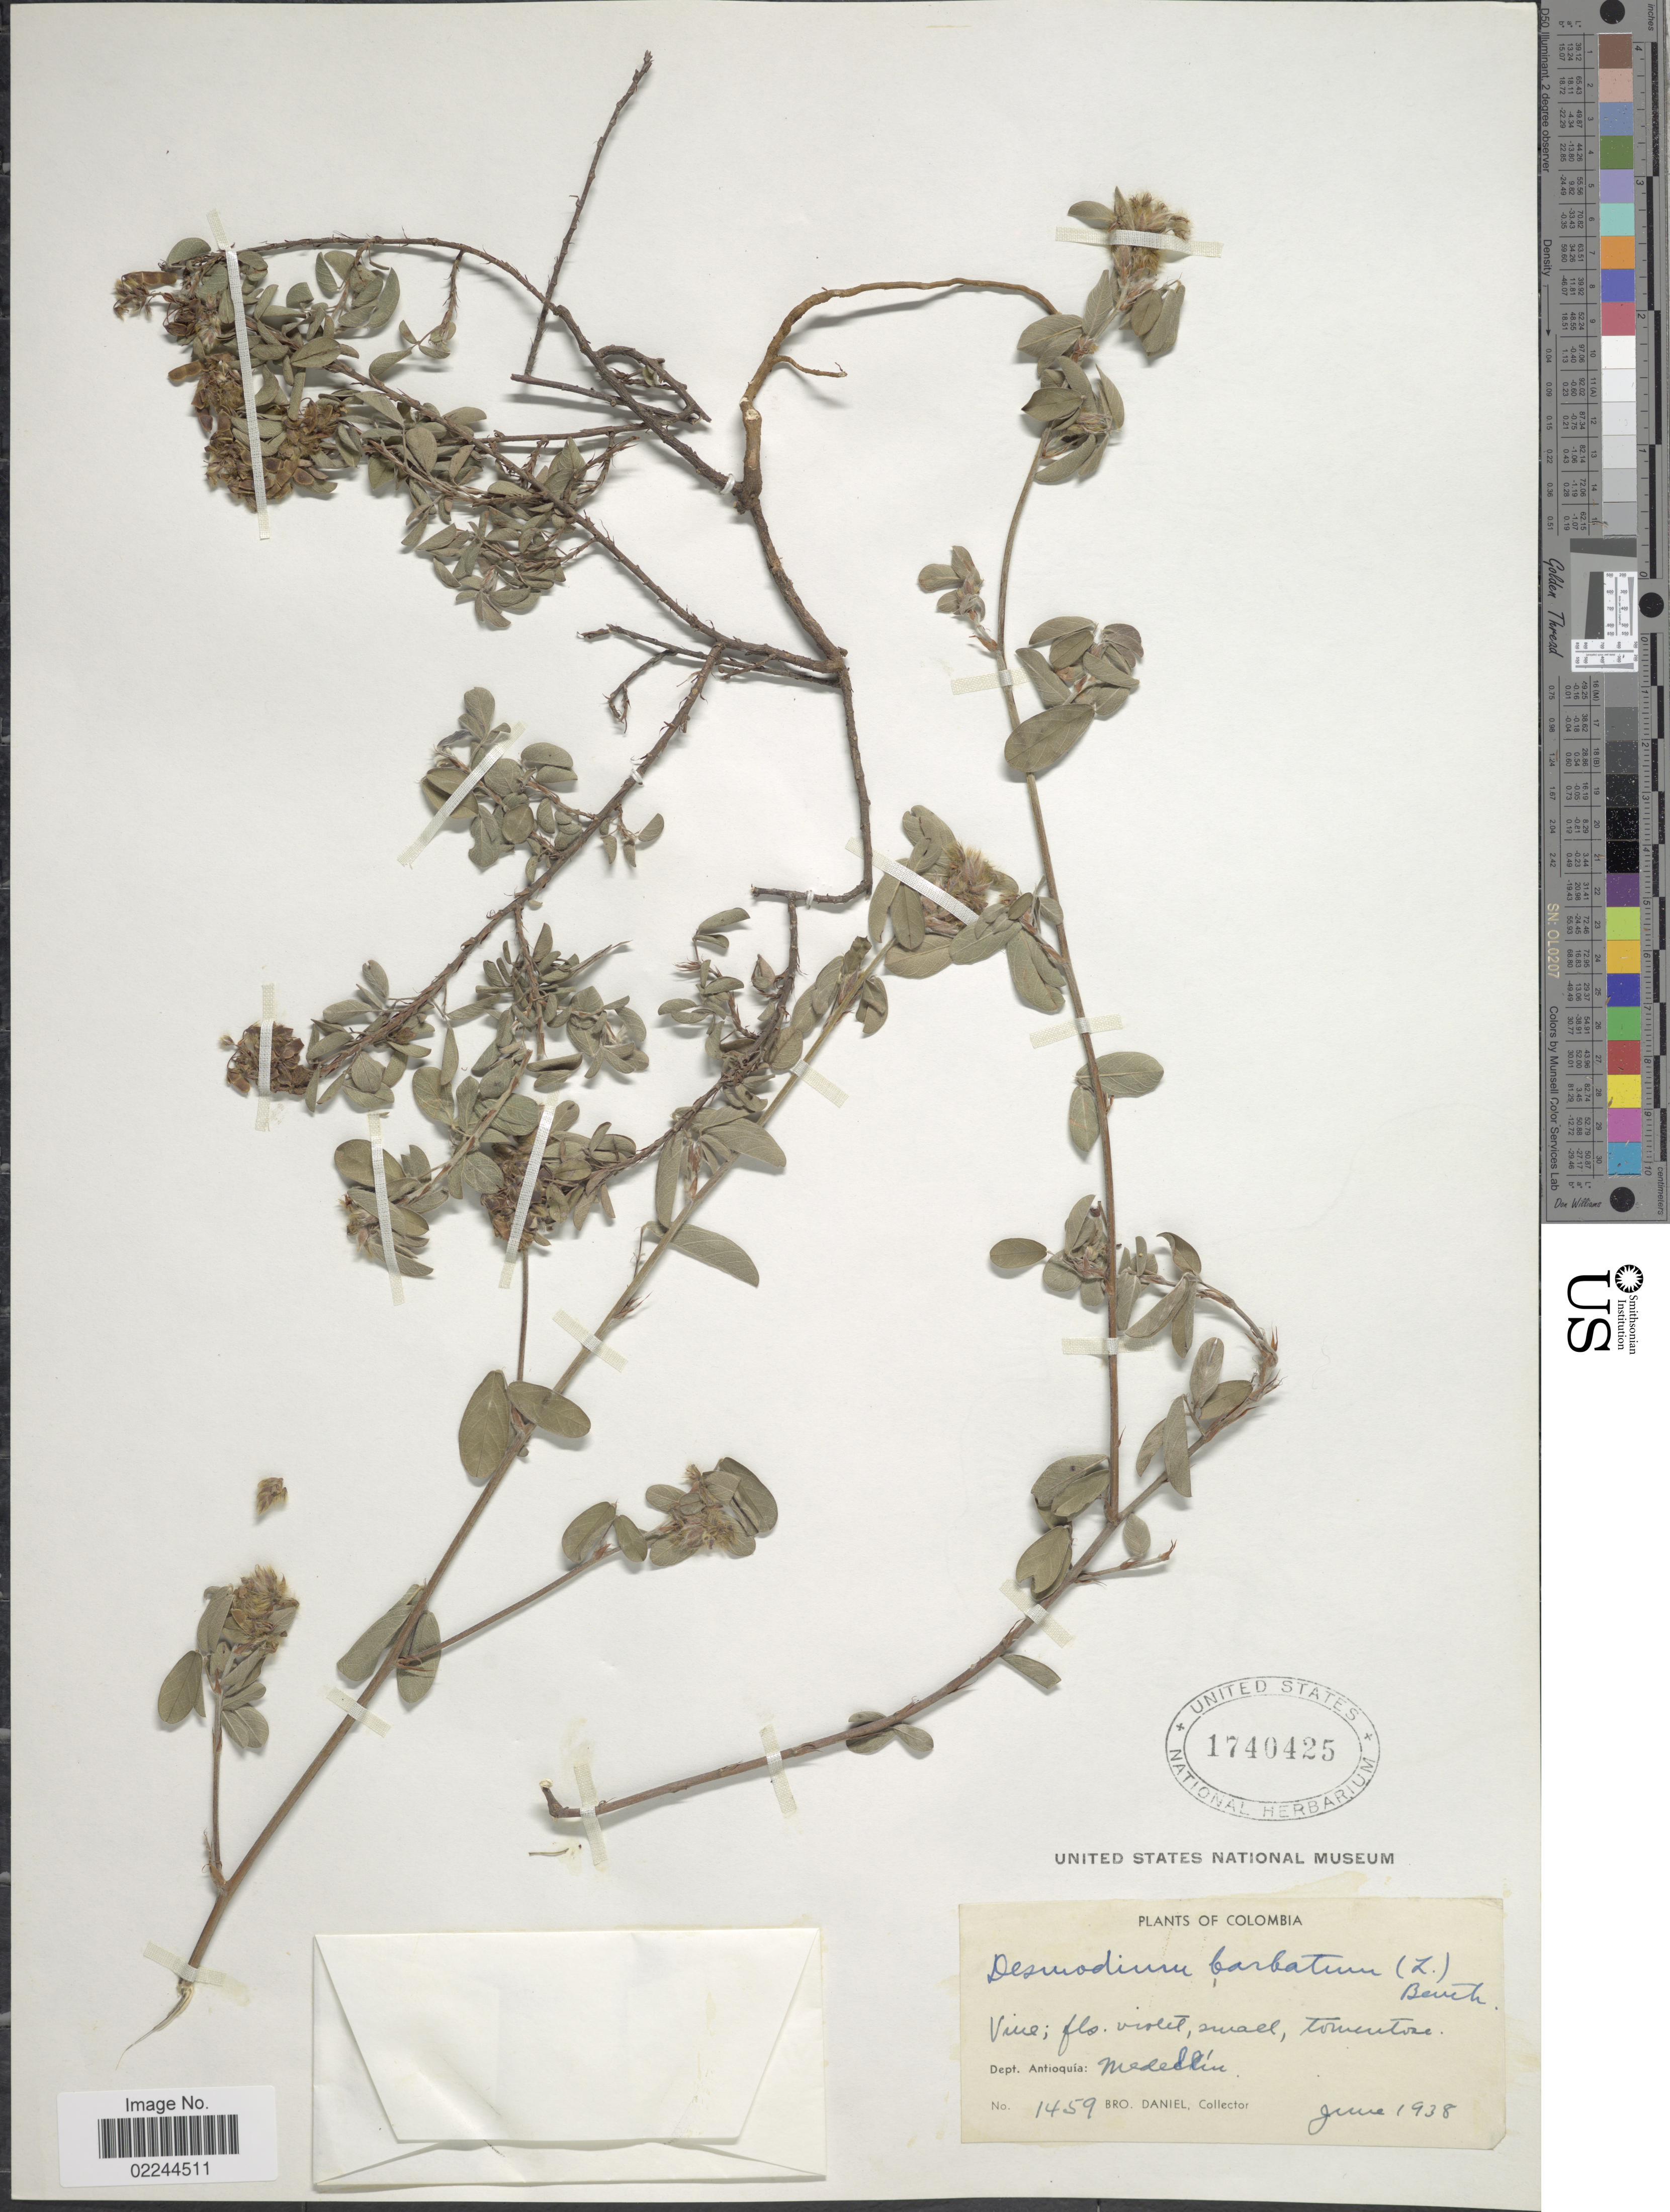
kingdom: Plantae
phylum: Tracheophyta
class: Magnoliopsida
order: Fabales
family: Fabaceae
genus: Grona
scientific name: Grona barbata var. barbata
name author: (L.) H. Ohashi & K. Ohashi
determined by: Strong, Mark T., (BOT), Smithsonian Institution - National Museum of Natural History (UNITED STATES)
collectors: Bro. Daniel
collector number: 1459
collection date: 1938-06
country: Colombia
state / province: Antioquia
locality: Medellin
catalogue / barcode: US 1740425